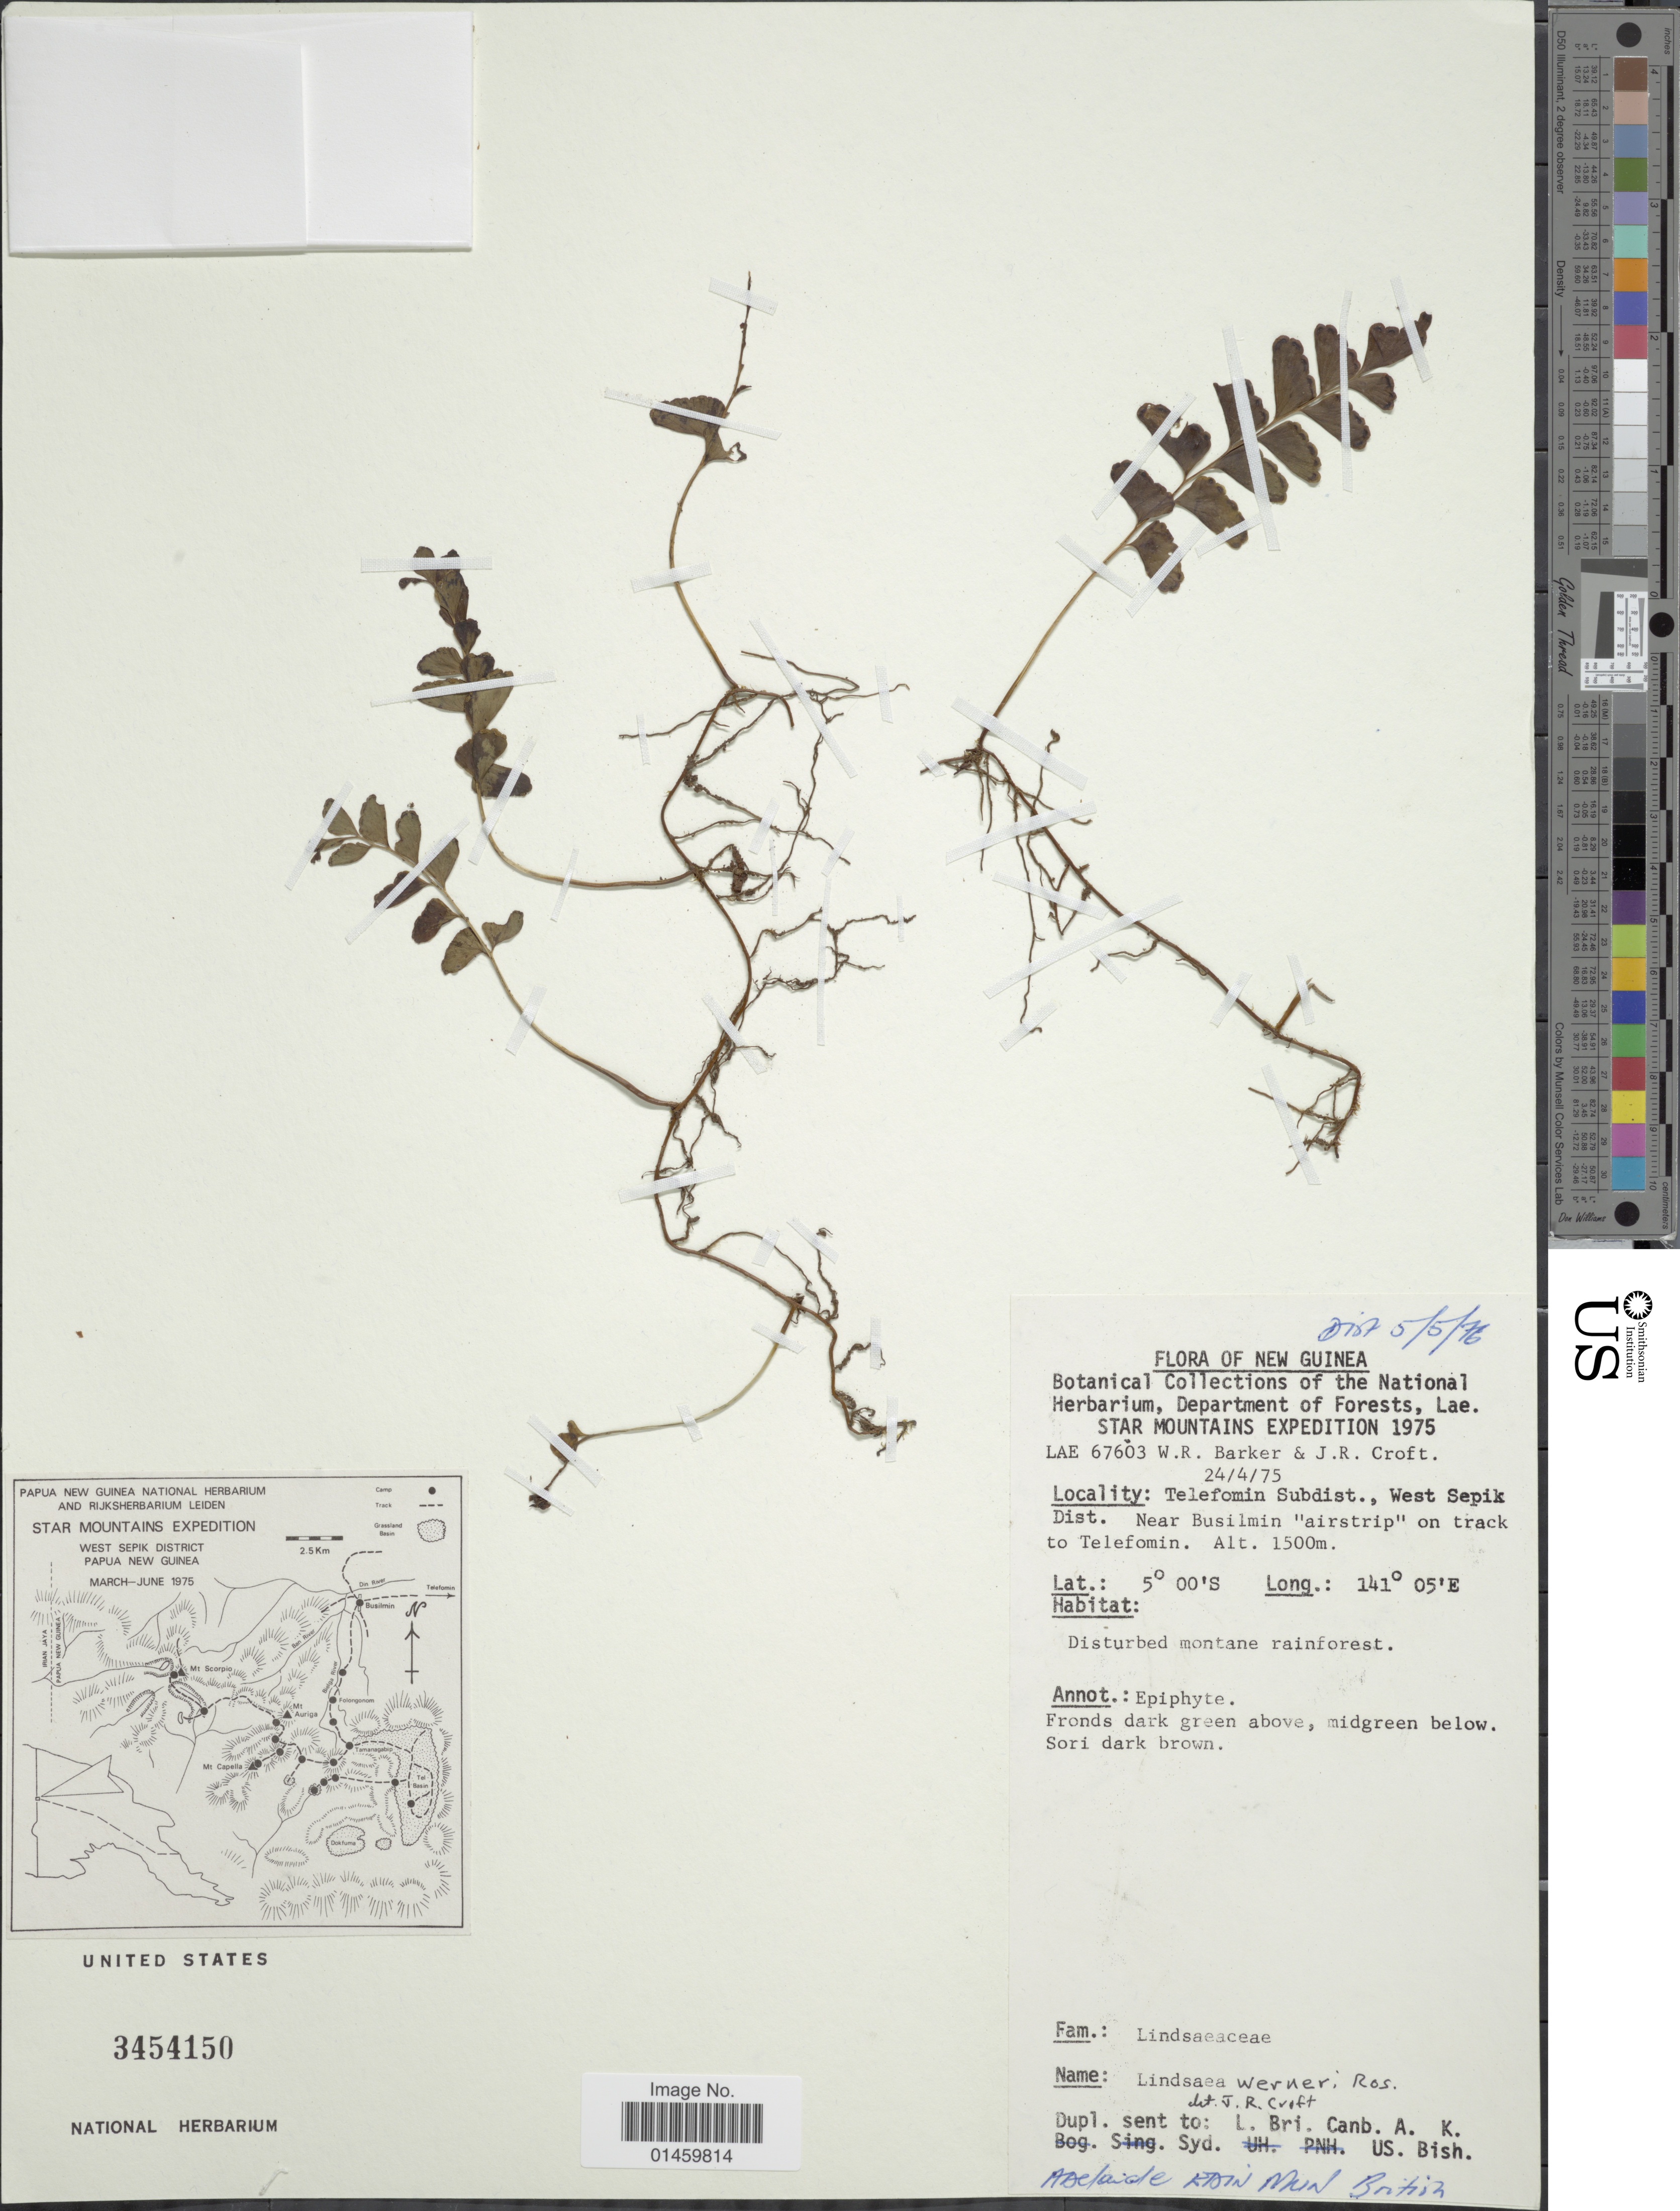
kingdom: Plantae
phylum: Tracheophyta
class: Polypodiopsida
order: Polypodiales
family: Lindsaeaceae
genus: Lindsaea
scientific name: Lindsaea werneri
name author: Rosenst.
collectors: W. R. Barker & J. R. Croft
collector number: LAE67603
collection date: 1975-04-24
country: Papua New Guinea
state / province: Sandaun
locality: New Guinea. Telefomin Subdist., West Sepik Dist. Near Busilmin 'airstrip' on track to Telefomin. Star Mountains.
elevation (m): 1500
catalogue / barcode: US 3454150